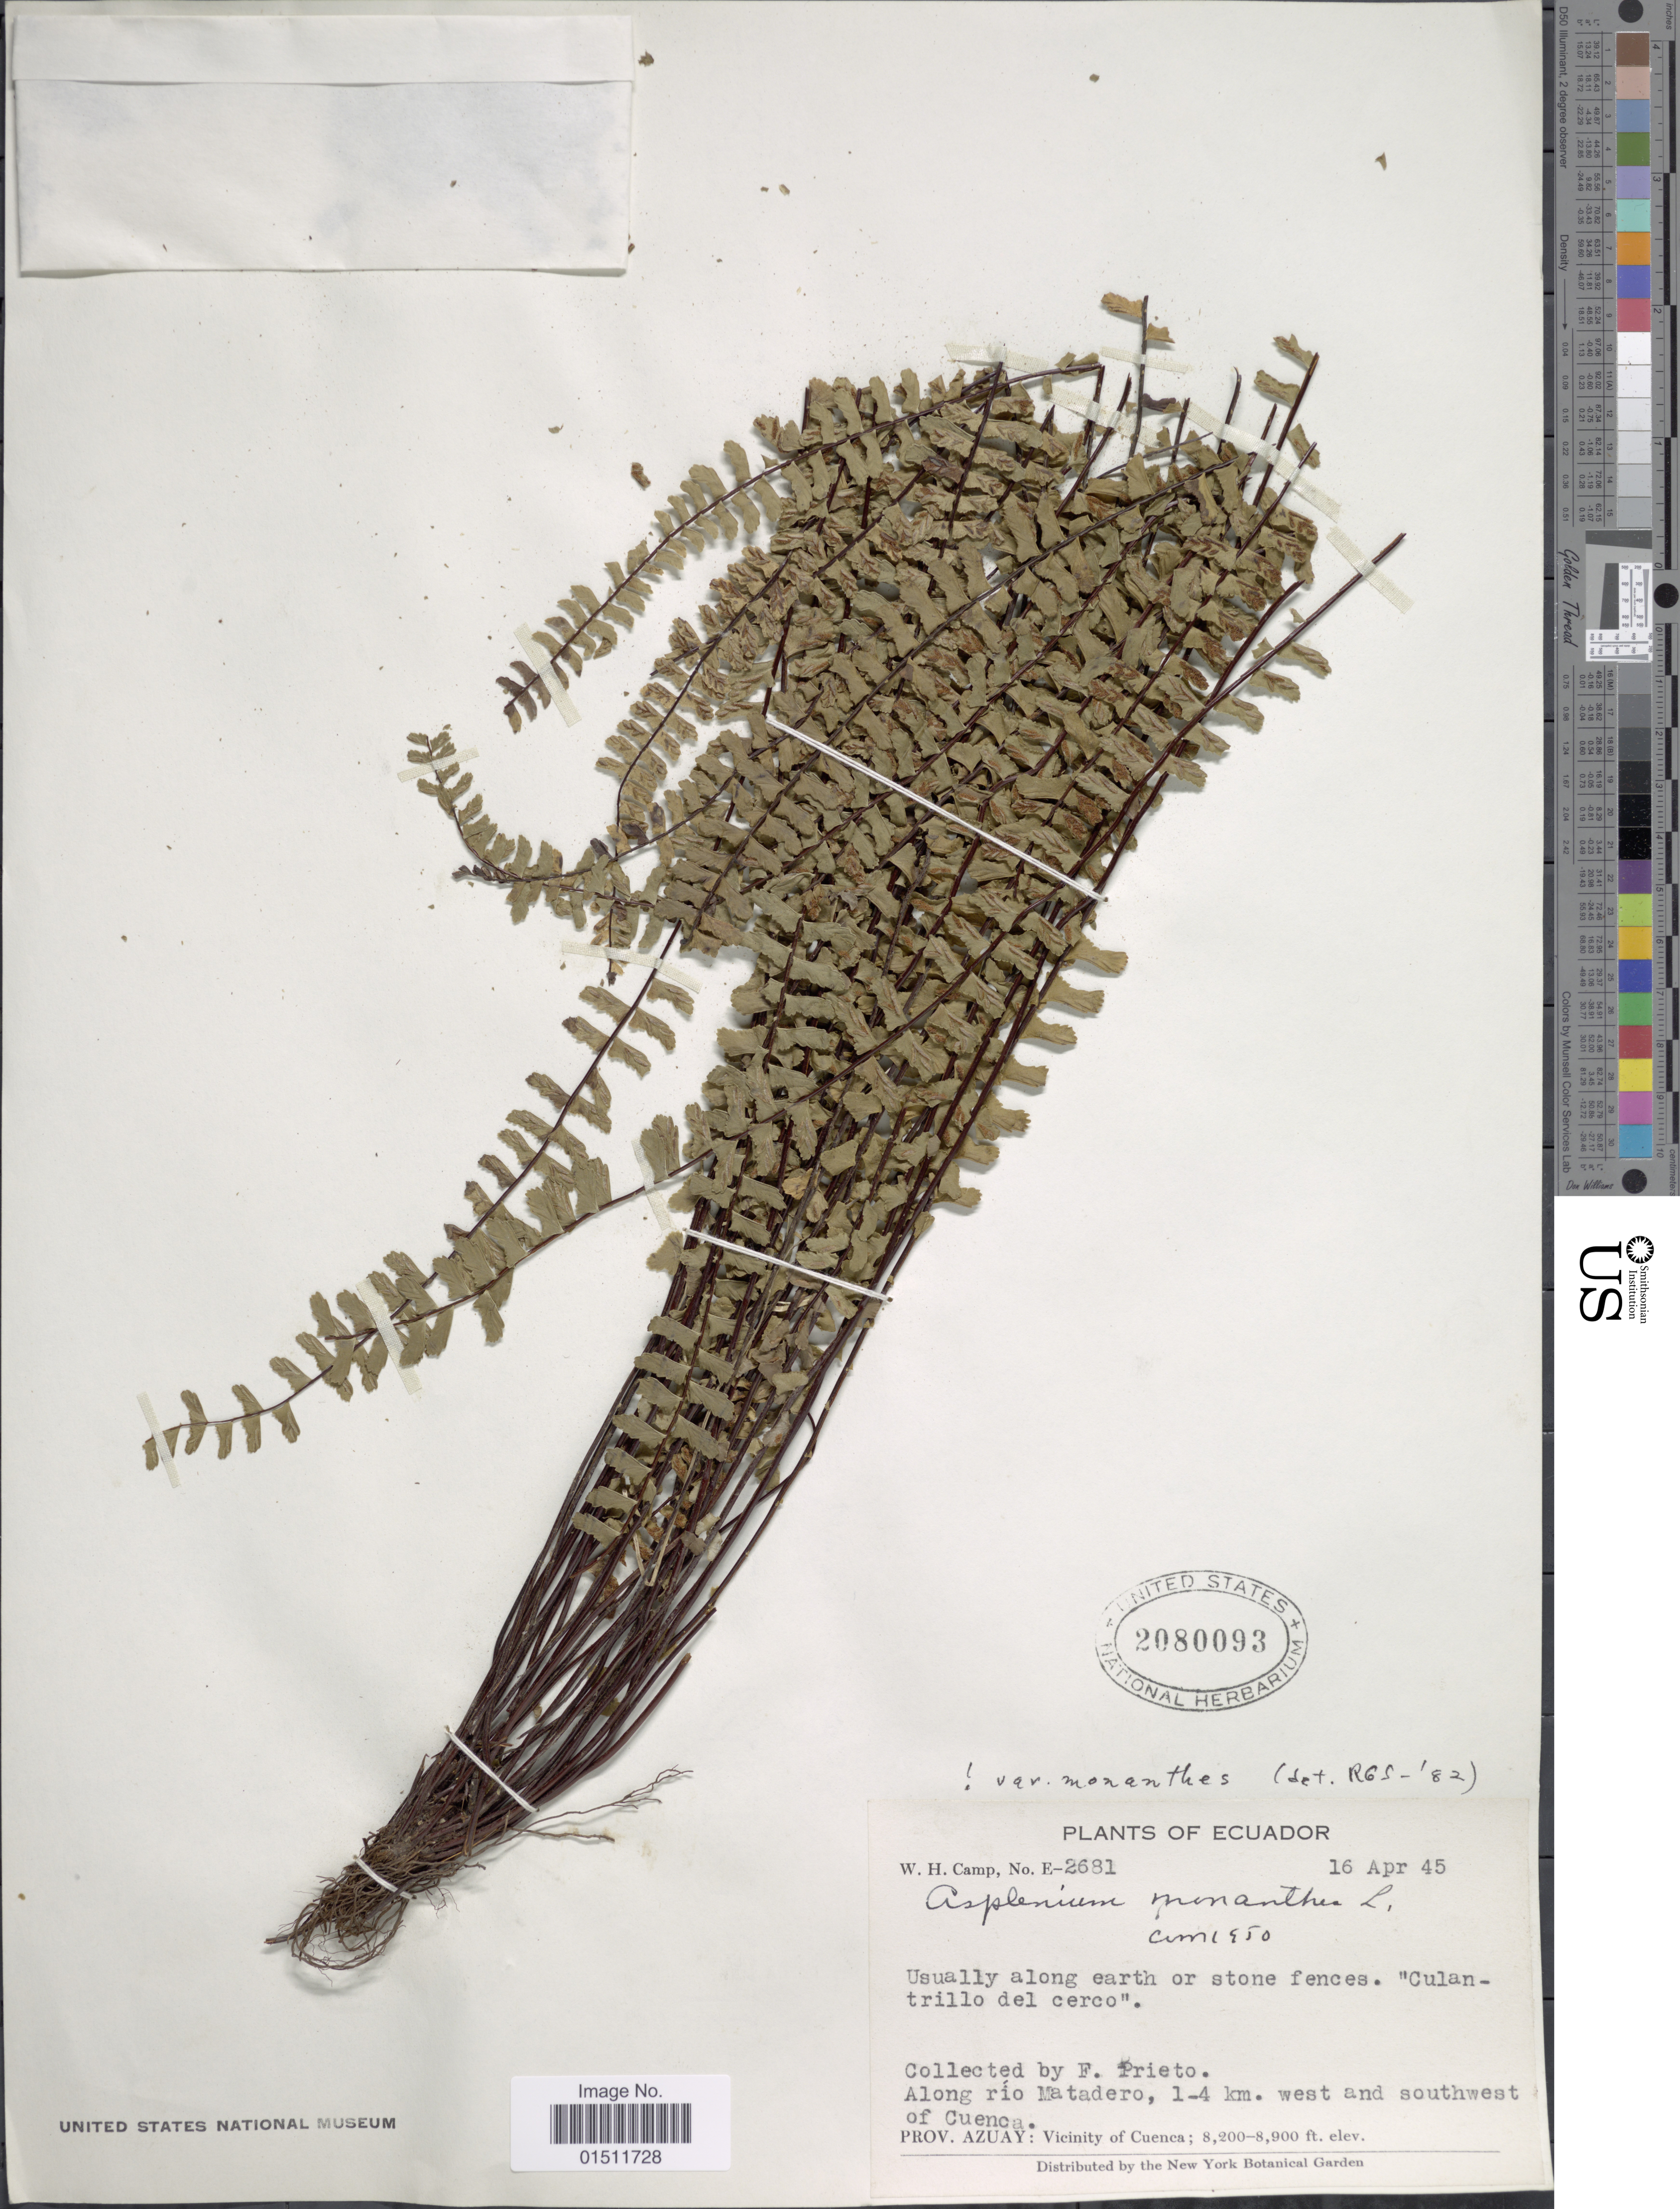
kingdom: Plantae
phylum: Tracheophyta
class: Polypodiopsida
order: Polypodiales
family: Aspleniaceae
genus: Asplenium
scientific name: Asplenium monanthes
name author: L.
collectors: W. H. Camp & F. Prieto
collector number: E-2681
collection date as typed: Transcribed d/m/y: 16/4/45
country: Ecuador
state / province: Azuay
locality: Along Rio Matadero, 1-4 km. west and southwest of Cuenca, Prov. Azuay: Vicinity of Cuenca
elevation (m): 2499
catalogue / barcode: US 2080093